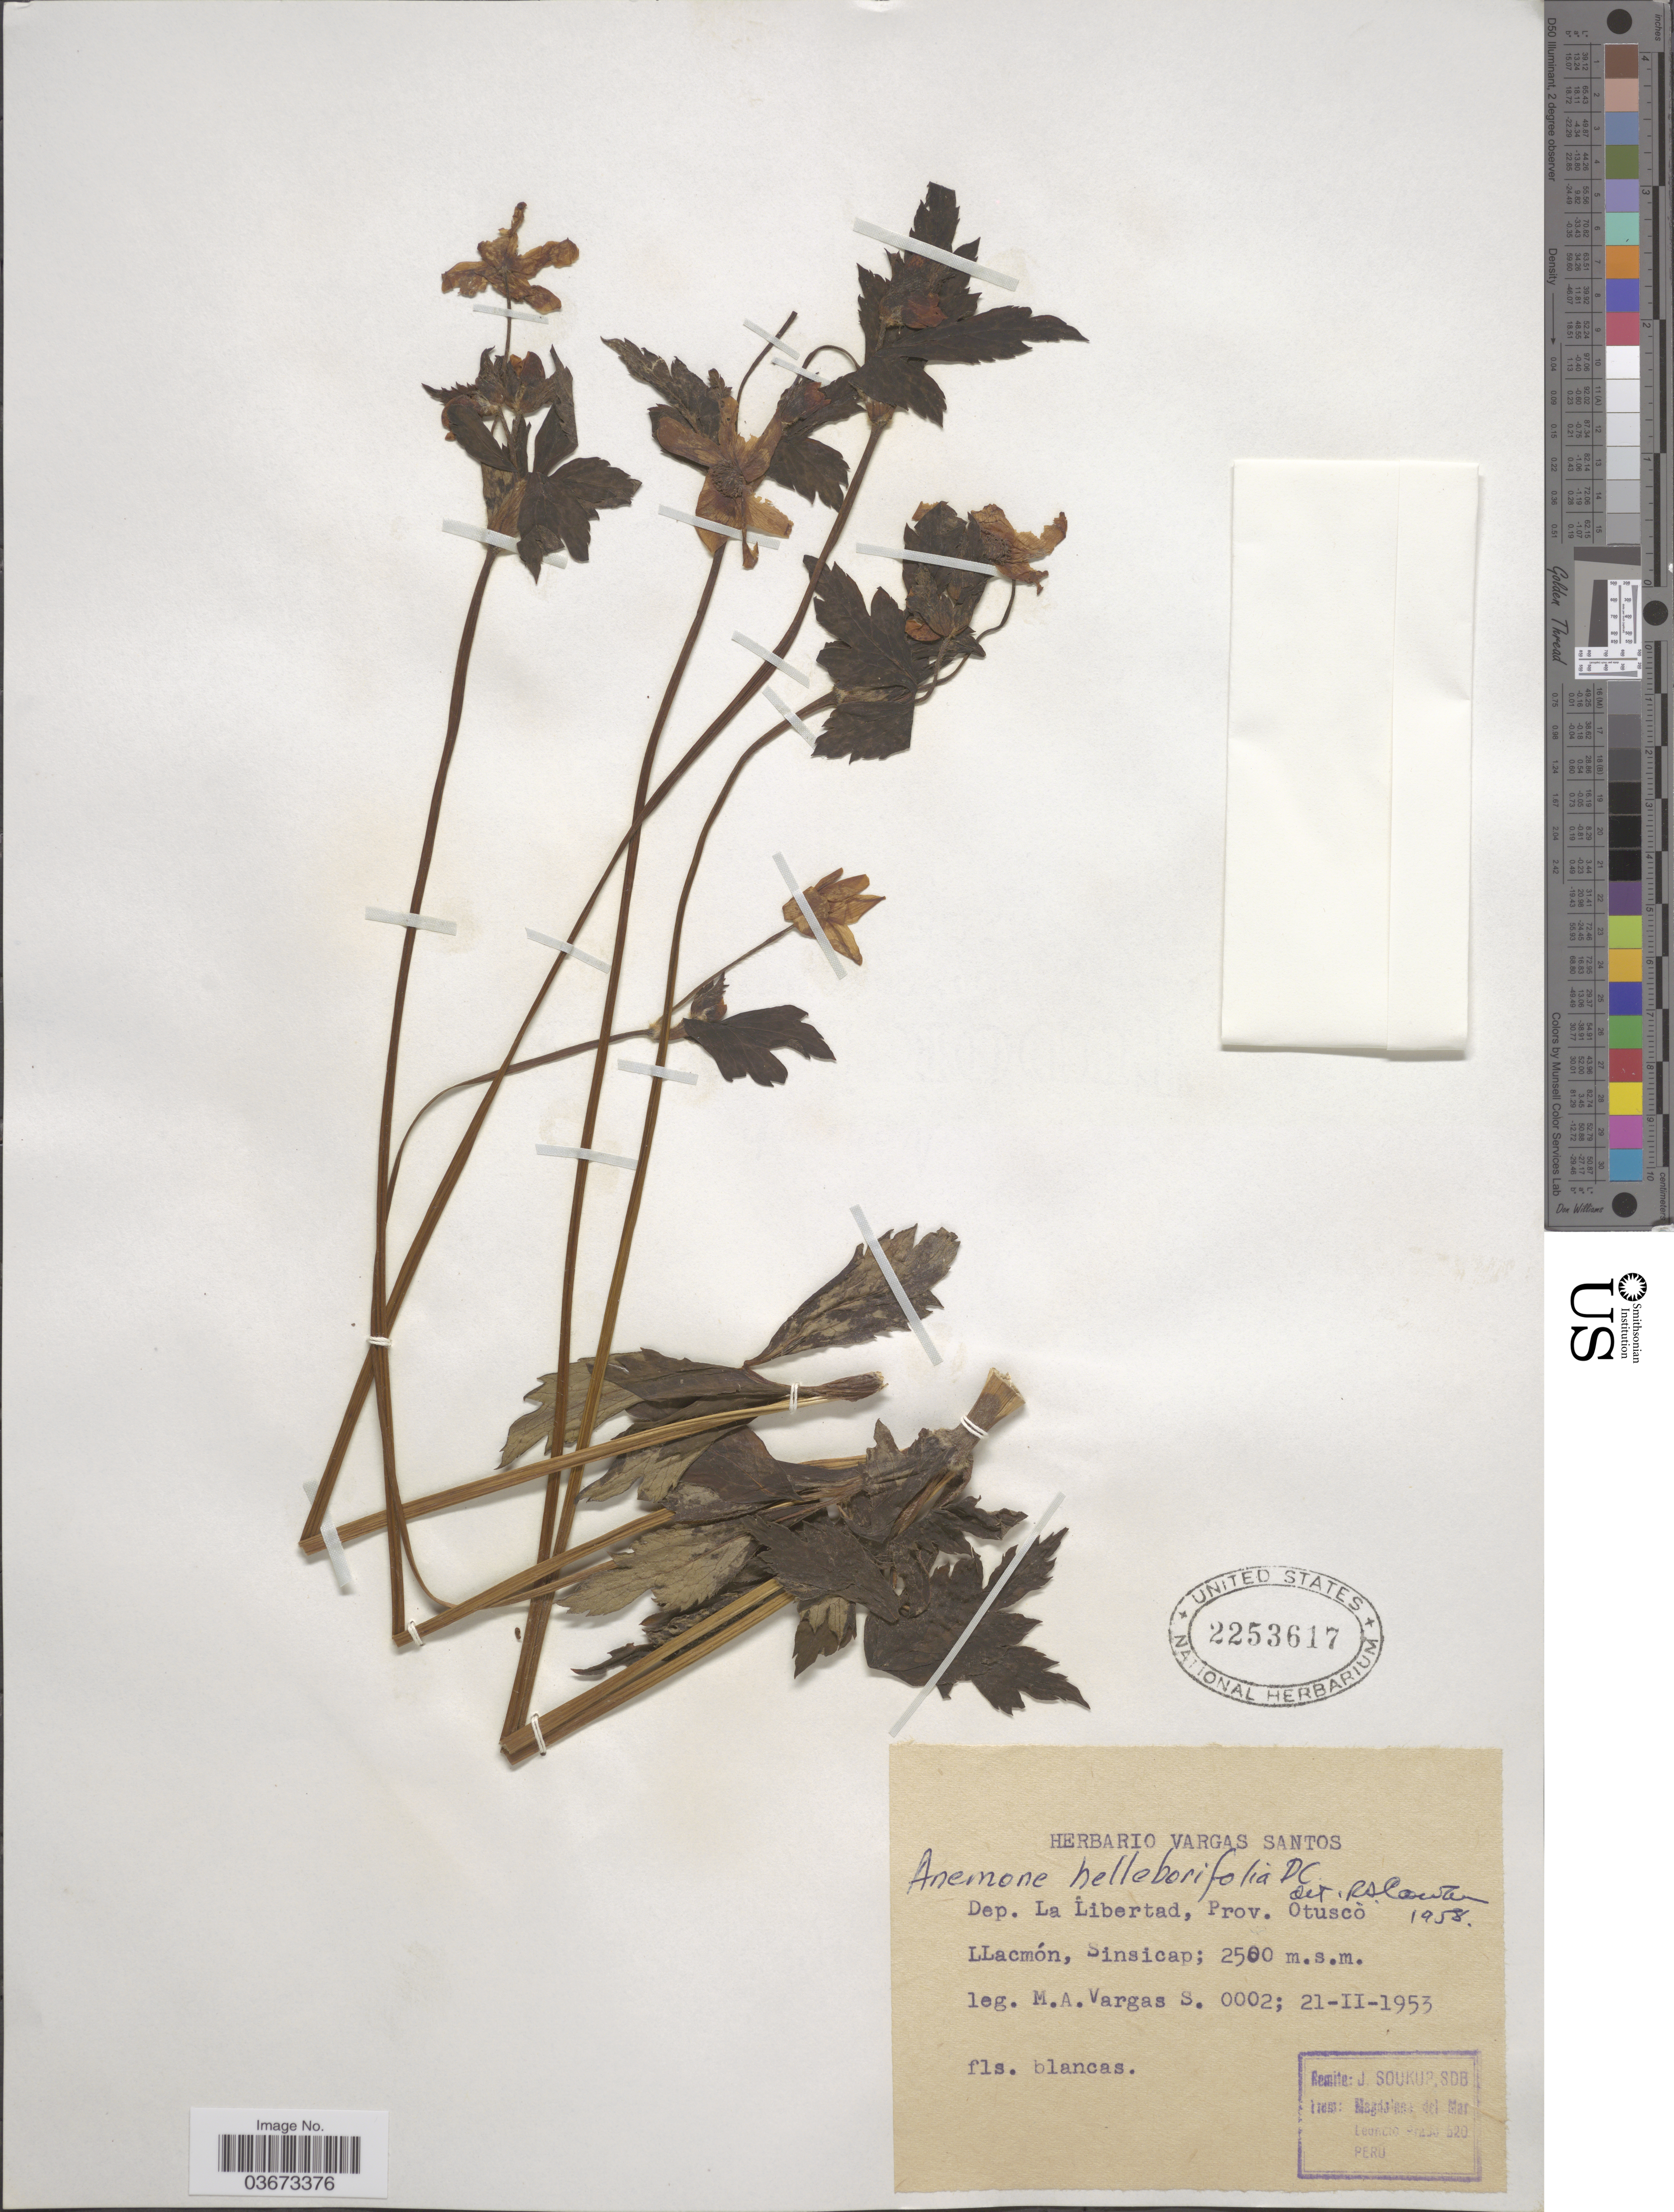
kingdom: Plantae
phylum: Tracheophyta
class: Magnoliopsida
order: Ranunculales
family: Ranunculaceae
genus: Anemone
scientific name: Anemone helleborifolia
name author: DC.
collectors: M. Vargas S.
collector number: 0002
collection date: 1953-02-21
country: Peru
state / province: La Libertad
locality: Dep. La Libertad, Prov. Otusco. Llacmón, Sinsicap.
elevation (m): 2500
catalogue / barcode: US 2253617